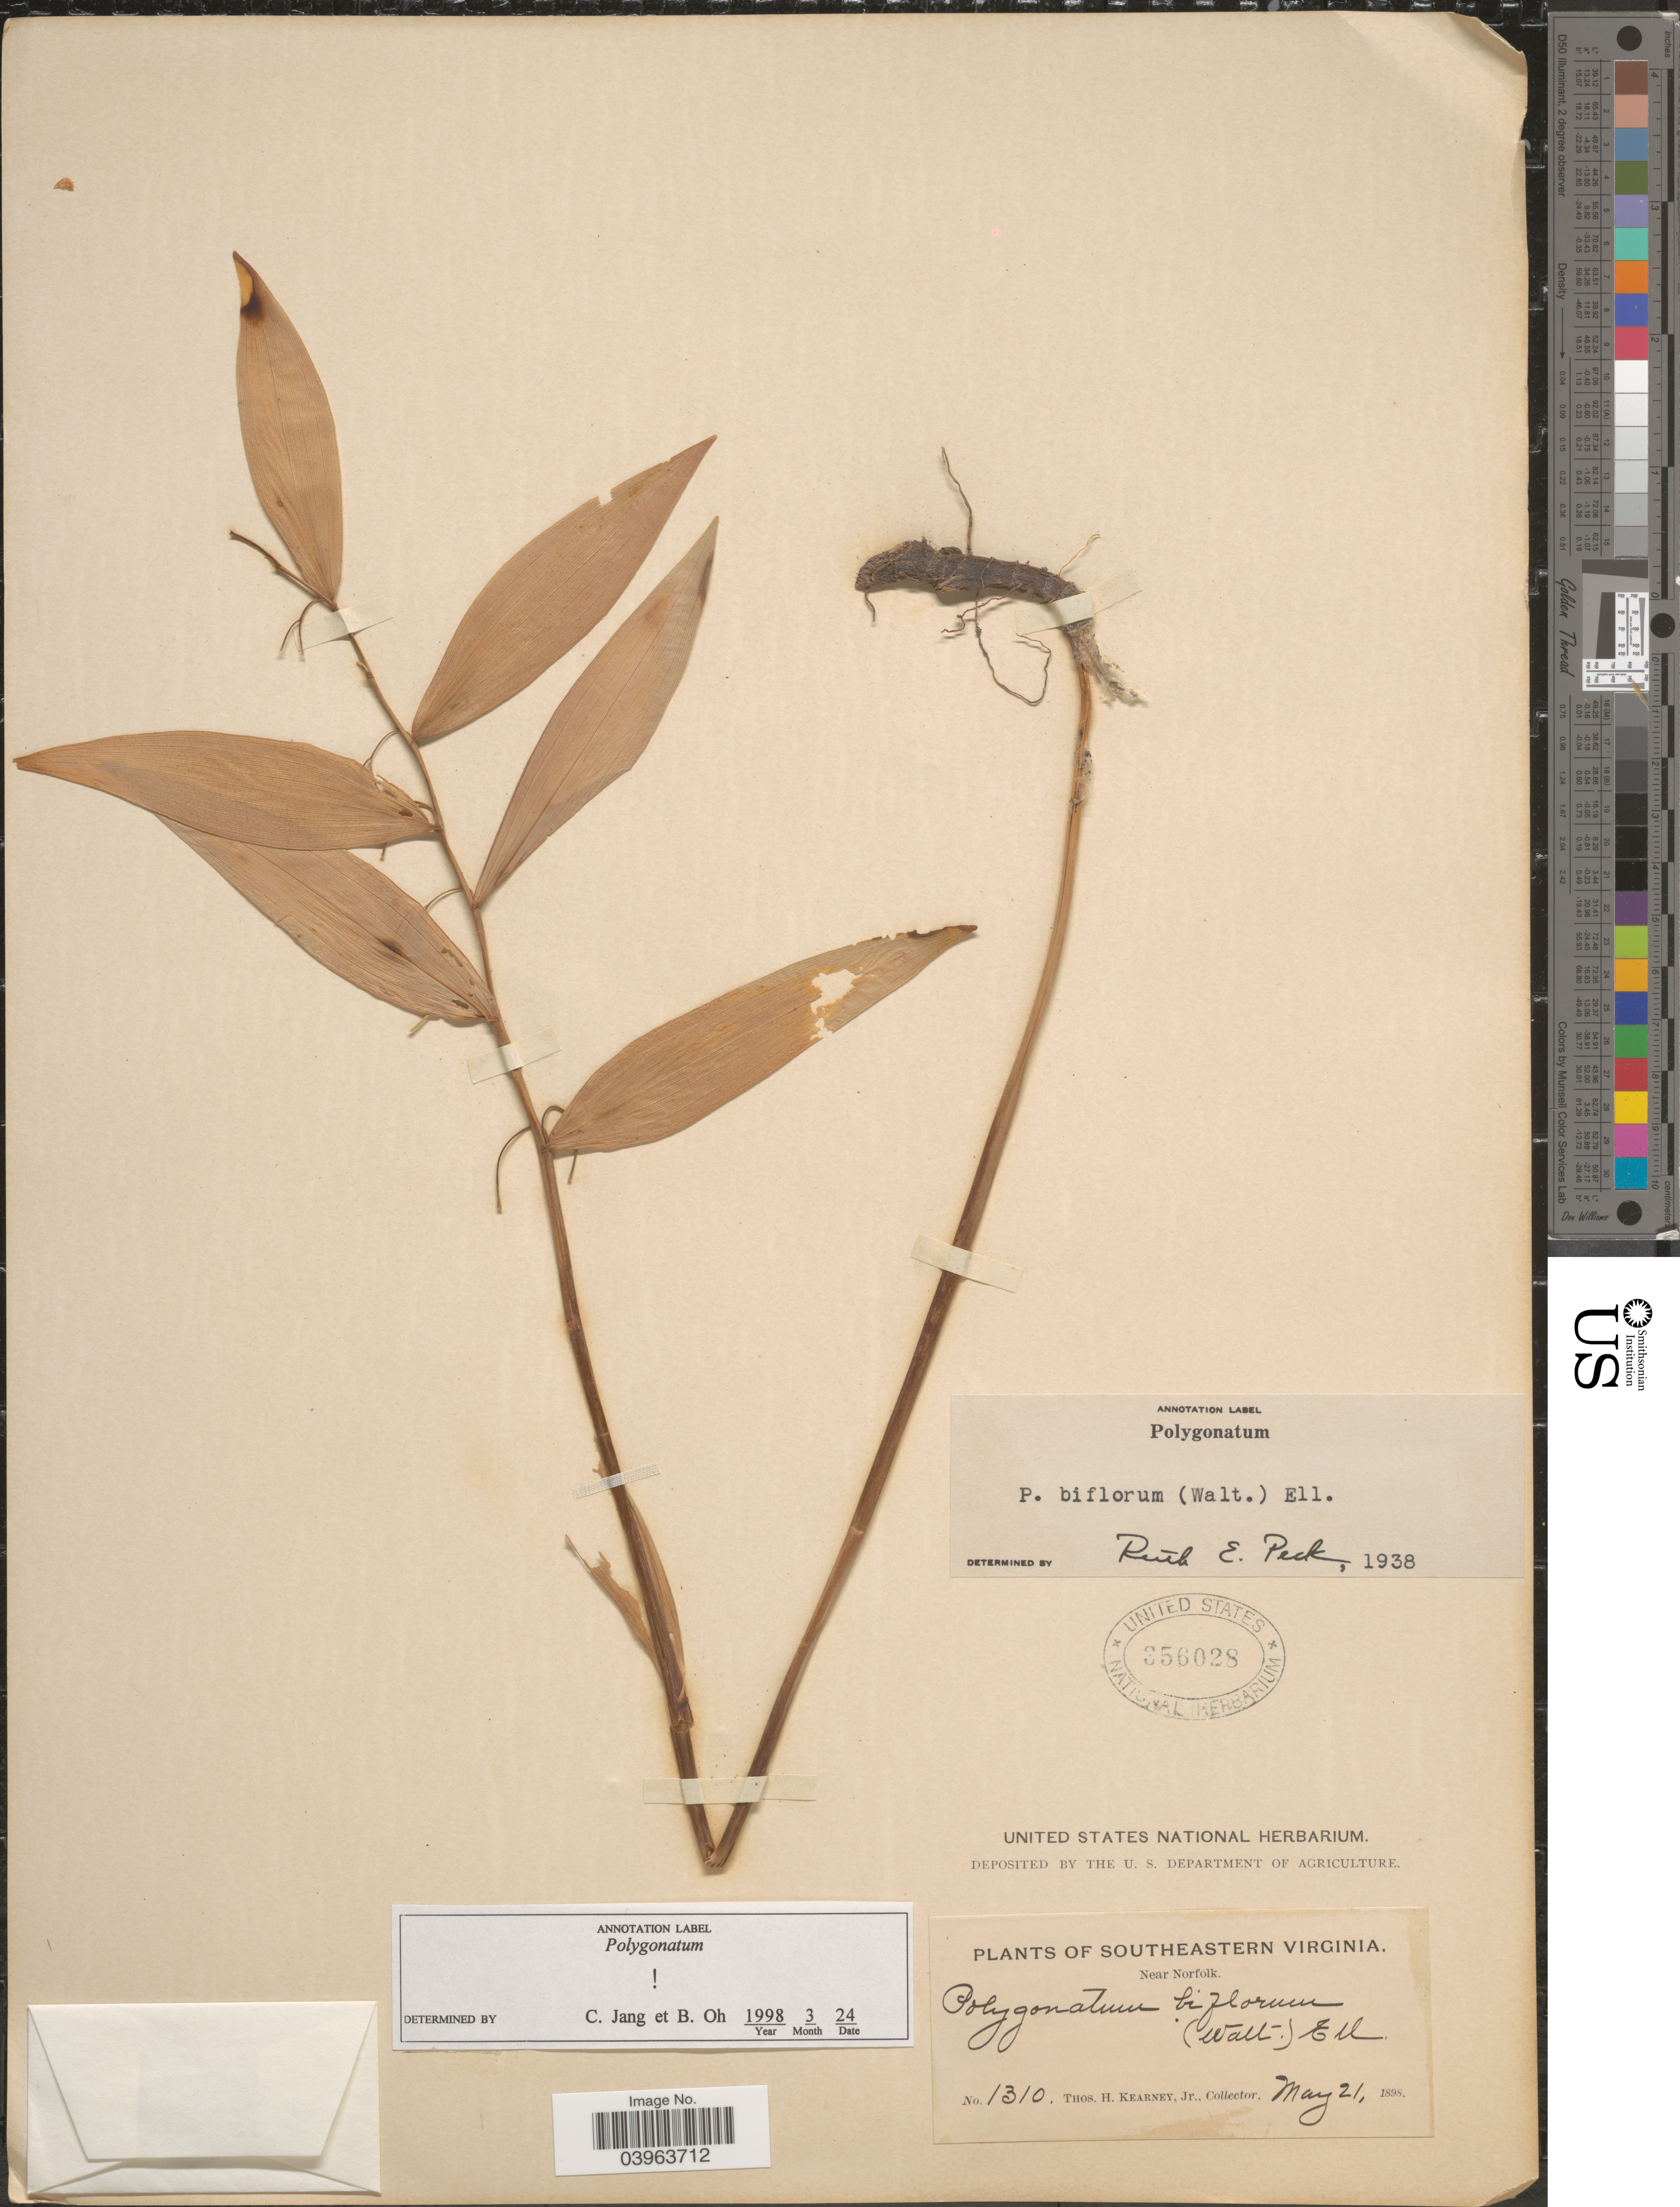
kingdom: Plantae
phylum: Tracheophyta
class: Liliopsida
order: Asparagales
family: Asparagaceae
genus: Polygonatum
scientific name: Polygonatum biflorum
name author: (Walter) Elliott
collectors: T. H. Kearney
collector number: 1310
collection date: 1898-05-21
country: United States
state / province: Virginia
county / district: City of Norfolk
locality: Southeastern Virginia. Near Norfolk.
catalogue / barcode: US 356028